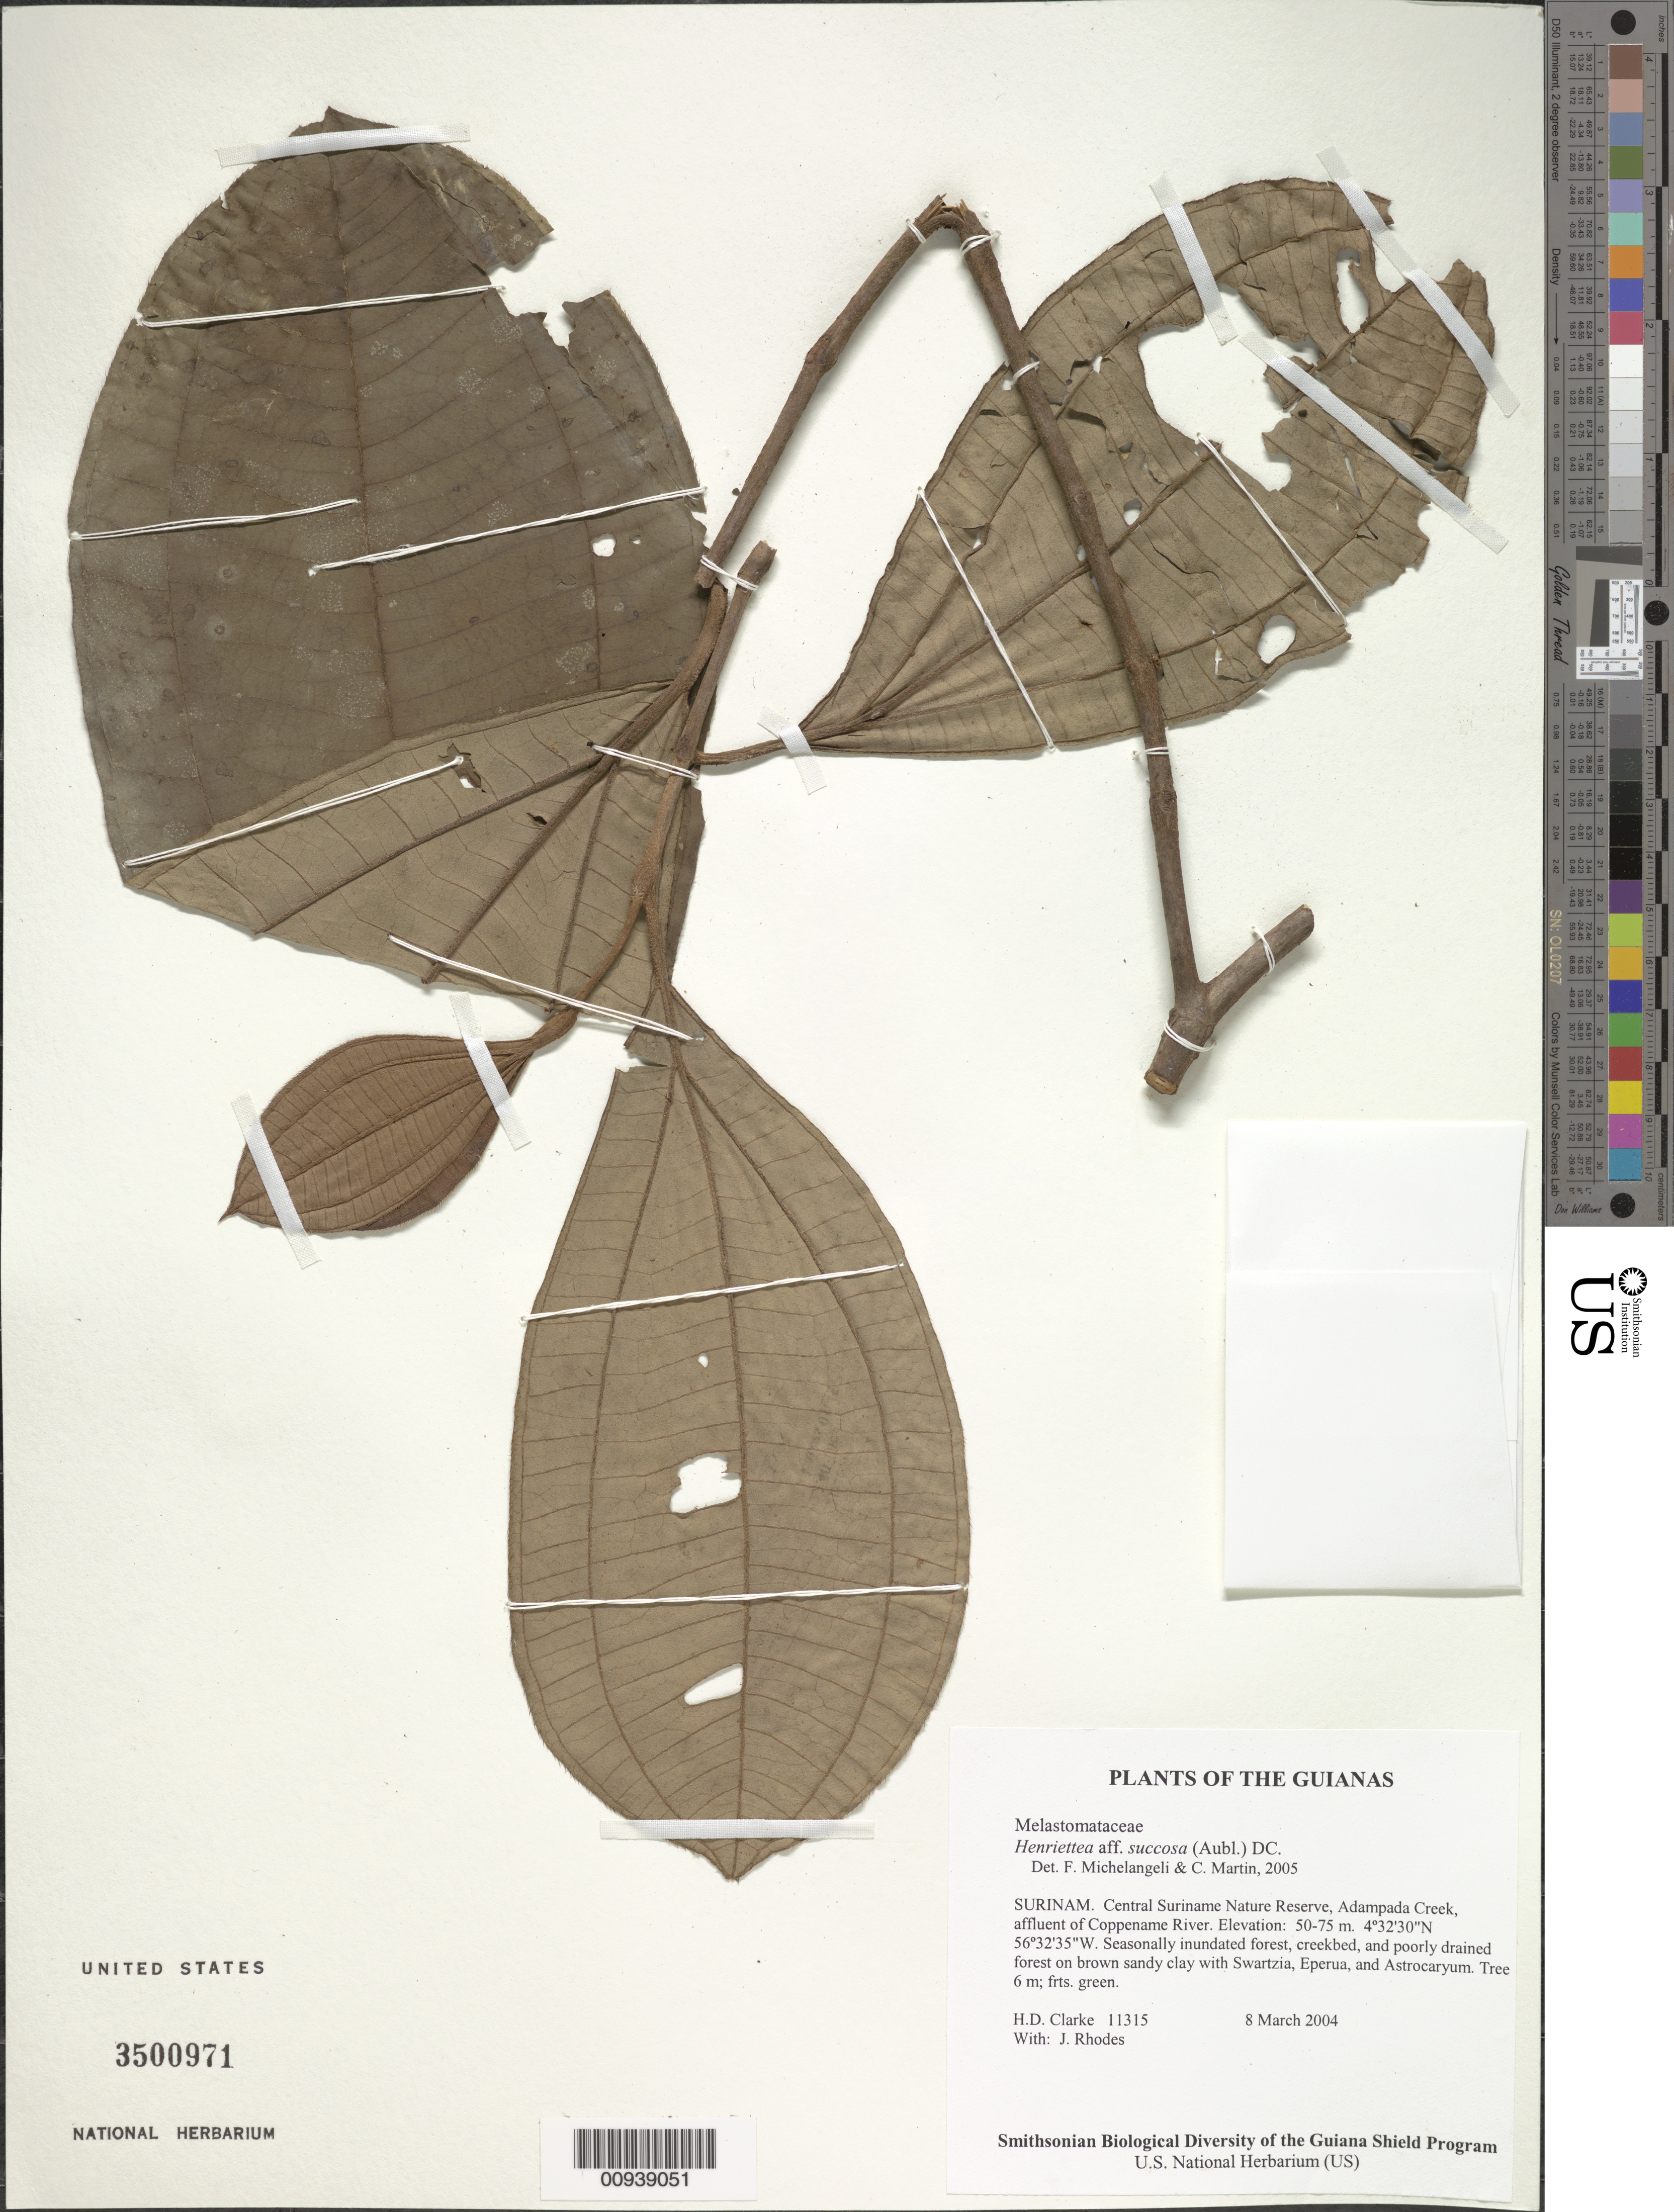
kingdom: Plantae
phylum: Tracheophyta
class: Magnoliopsida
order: Myrtales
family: Melastomataceae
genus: Henriettea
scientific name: Henriettea succosa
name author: (Aubl.) DC.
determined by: Michelangeli, F. A.; Martin, C.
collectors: H. D. Clarke & J. Rhodes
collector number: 11315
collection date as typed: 8 March 2004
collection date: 2004-03-08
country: Suriname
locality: Central Suriname Nature Reserve, Adampada Creek, affluent of Coppename River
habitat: Seasonally inundated forest, creekbed, and poorly drained forest on brown sandy clay with Swartzia, Eperua, and Astrocaryum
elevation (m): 50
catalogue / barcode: US 3500971